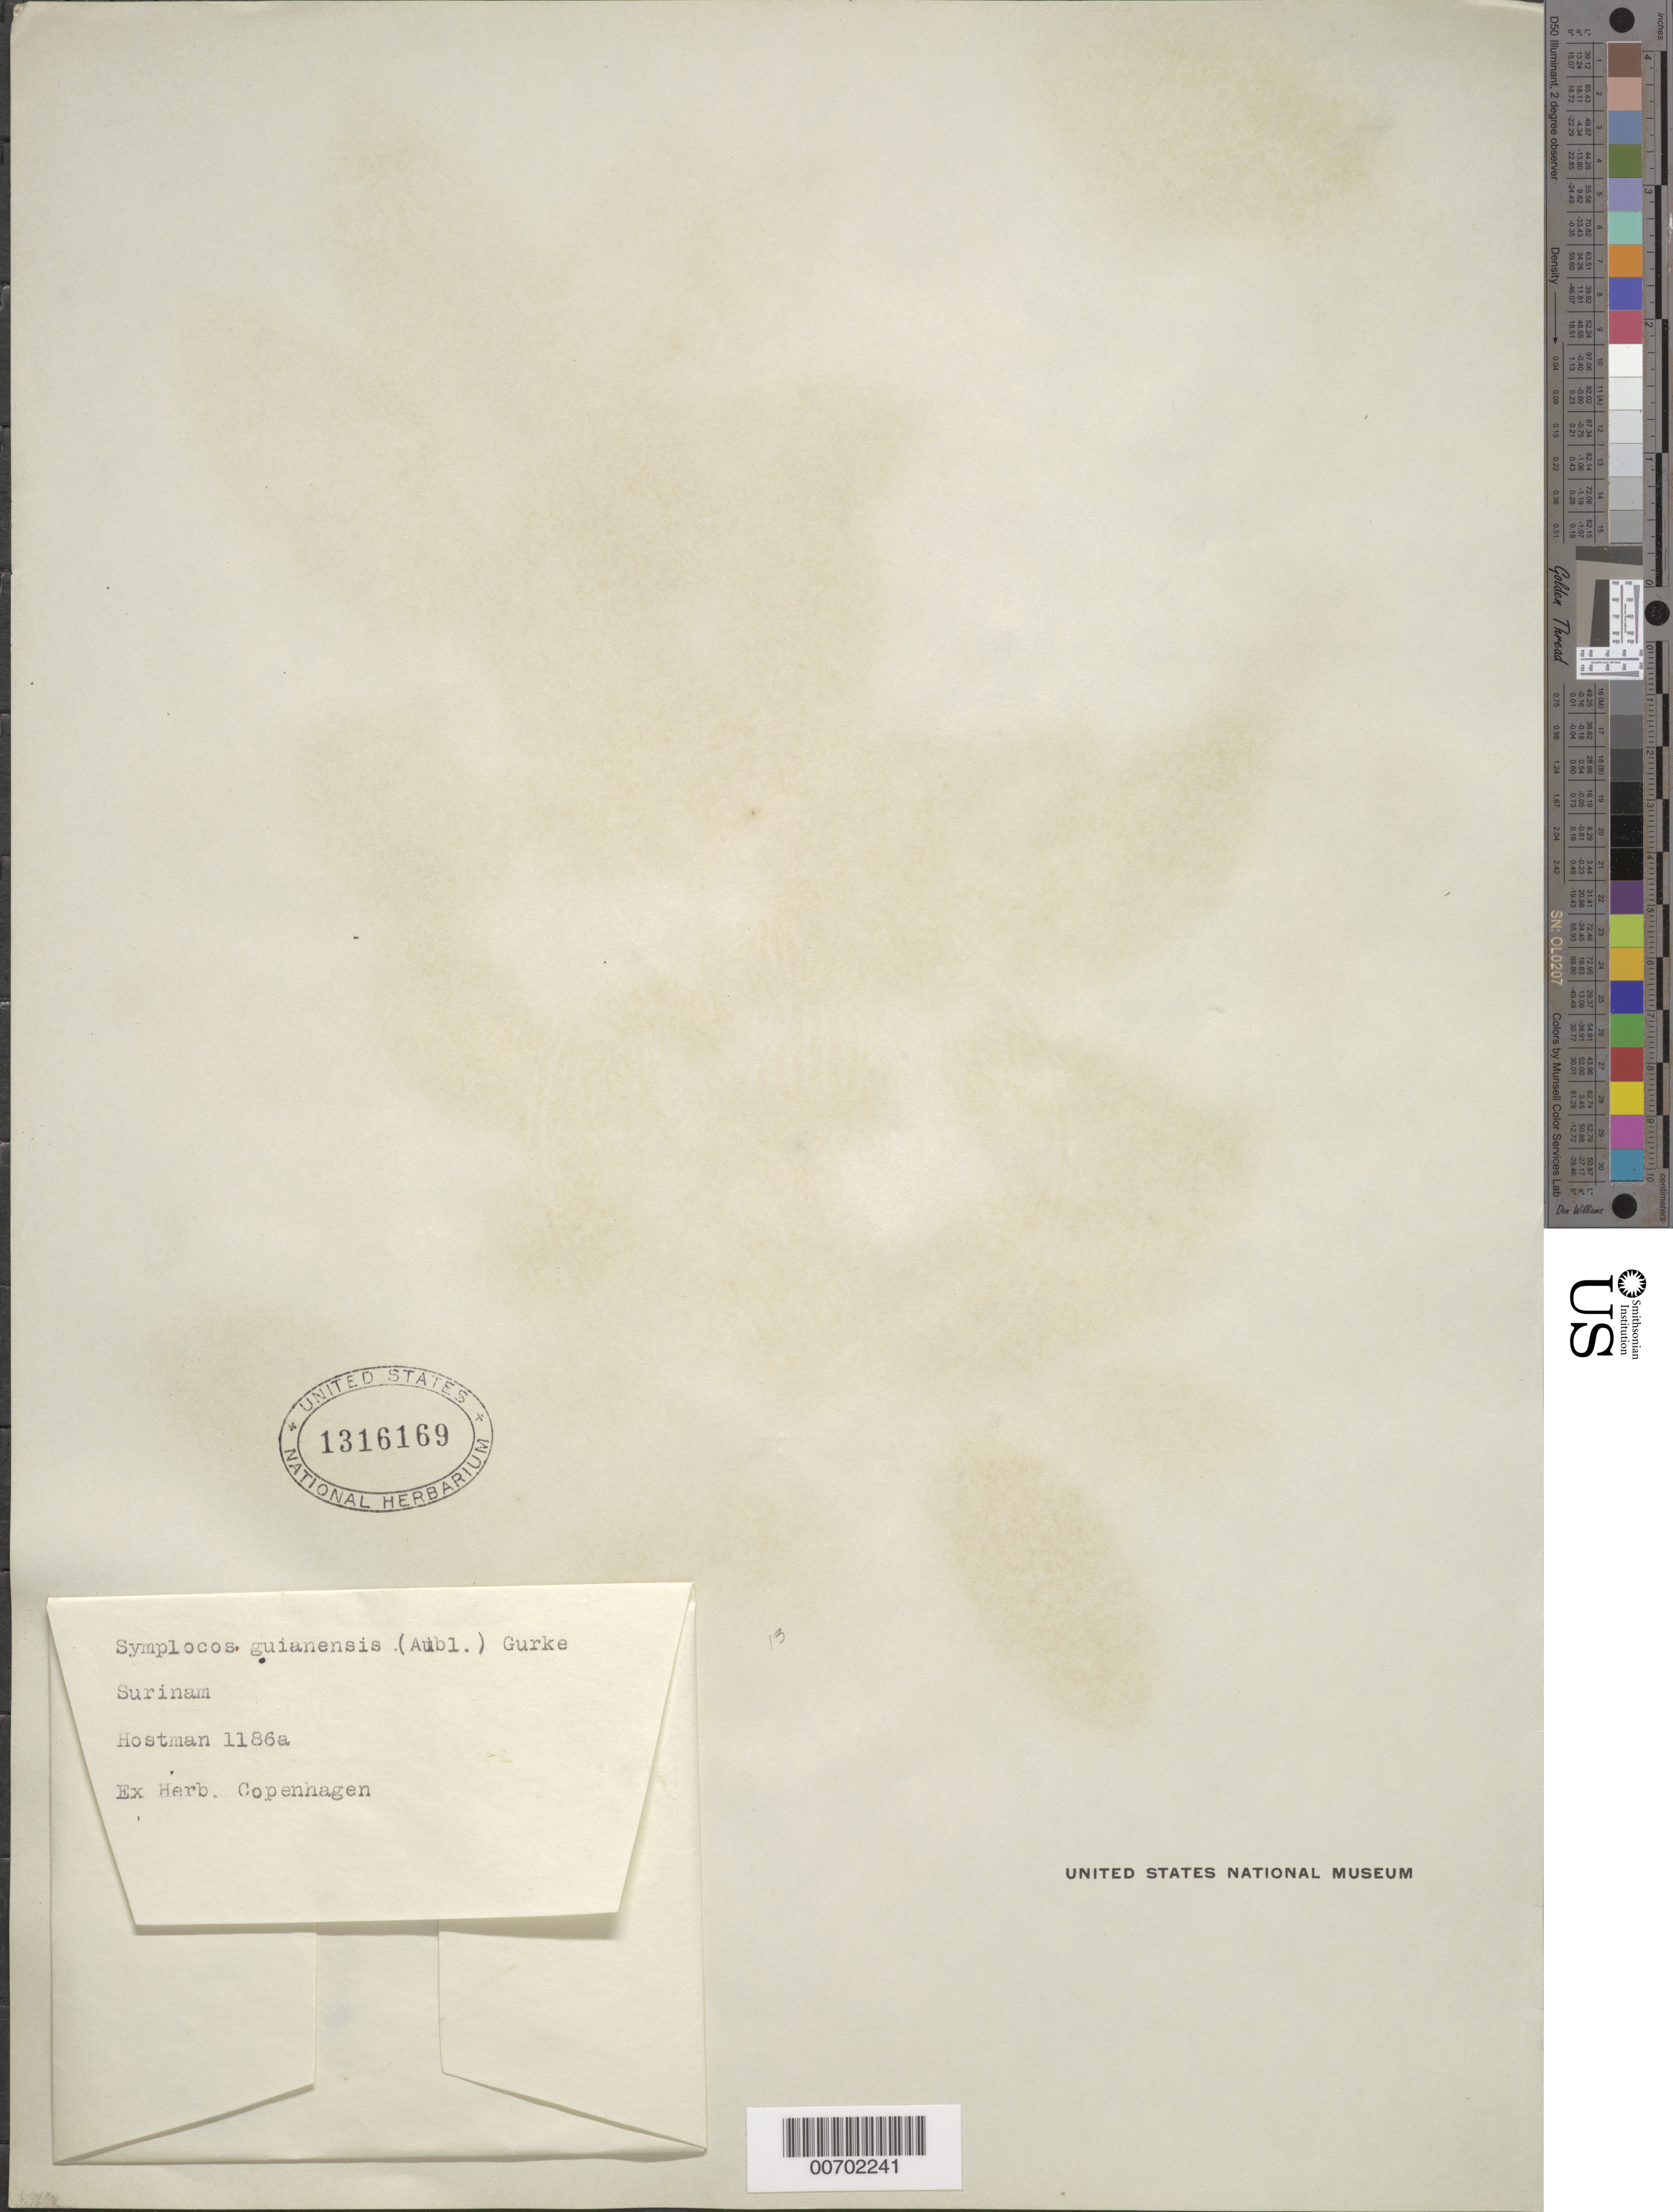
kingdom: Plantae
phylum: Tracheophyta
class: Magnoliopsida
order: Ericales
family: Symplocaceae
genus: Symplocos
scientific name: Symplocos guianensis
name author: (Aubl.) Gürke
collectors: F. Hostmann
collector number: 1186 a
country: Suriname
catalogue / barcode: US 1316169